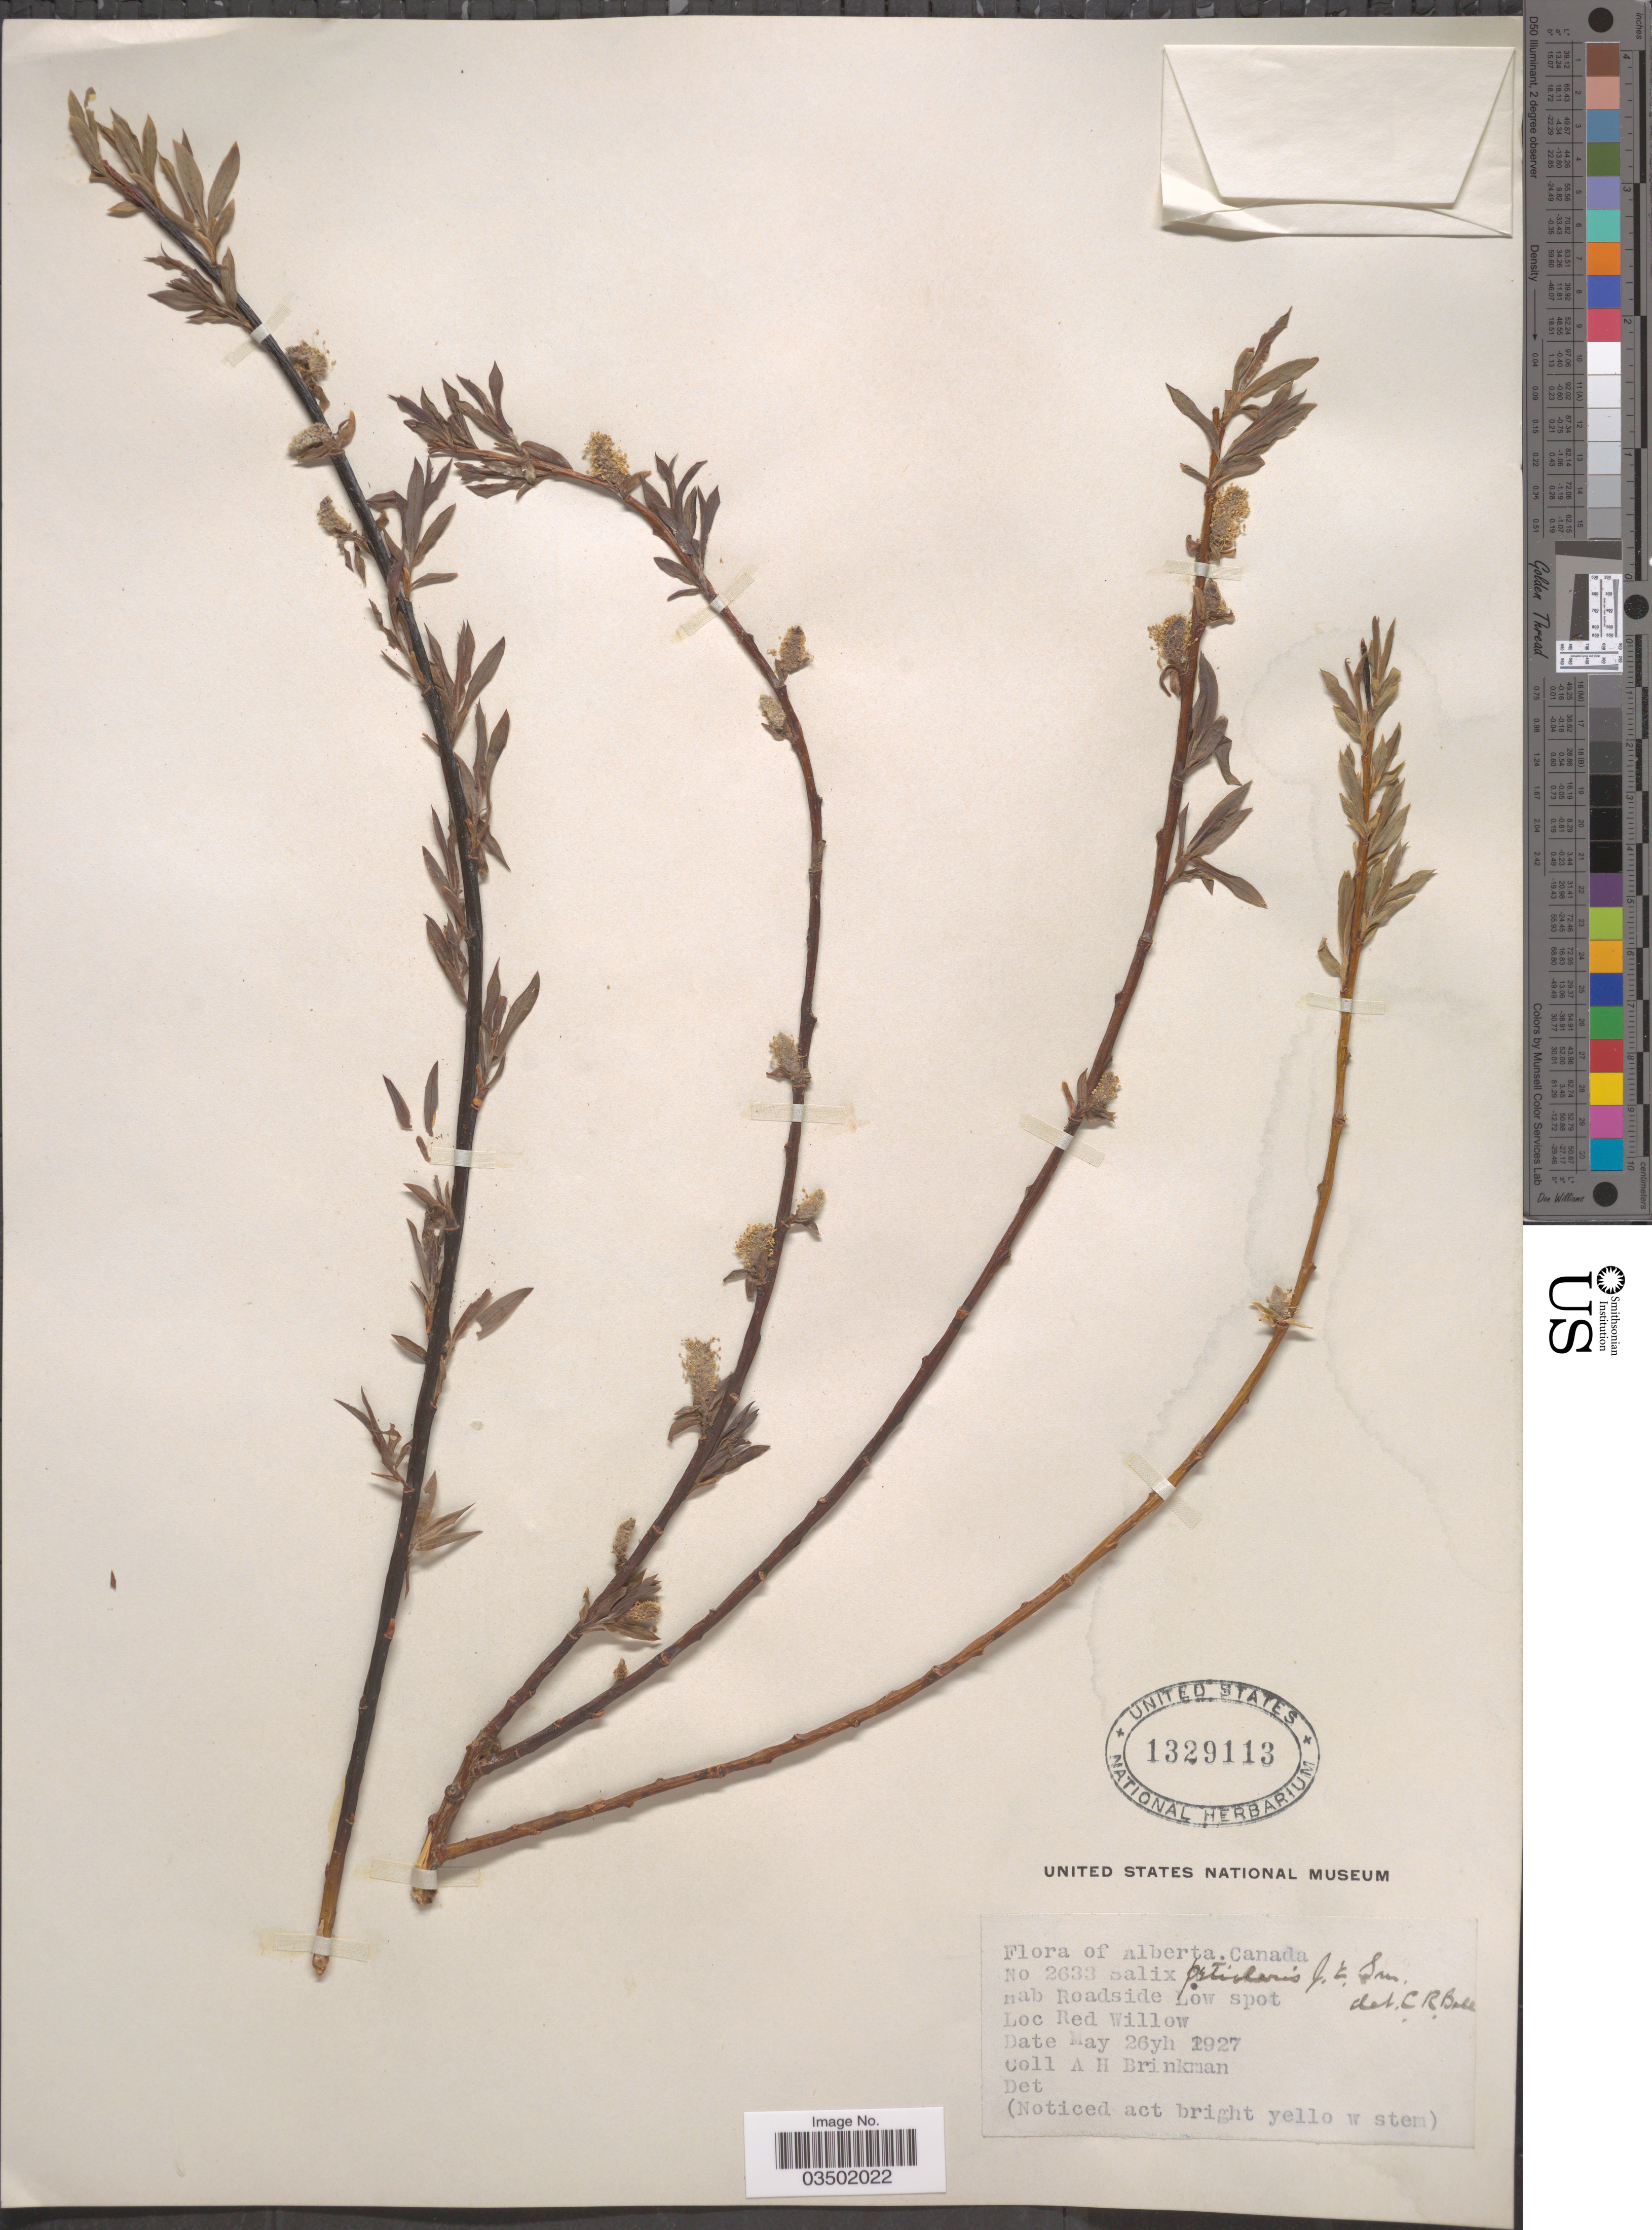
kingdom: Plantae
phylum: Tracheophyta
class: Magnoliopsida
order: Malpighiales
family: Salicaceae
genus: Salix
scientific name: Salix petiolaris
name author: Sm.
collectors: A. Brinkman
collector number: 2633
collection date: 1927-05-26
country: Canada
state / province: Alberta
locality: Red Willow.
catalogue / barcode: US 1329113